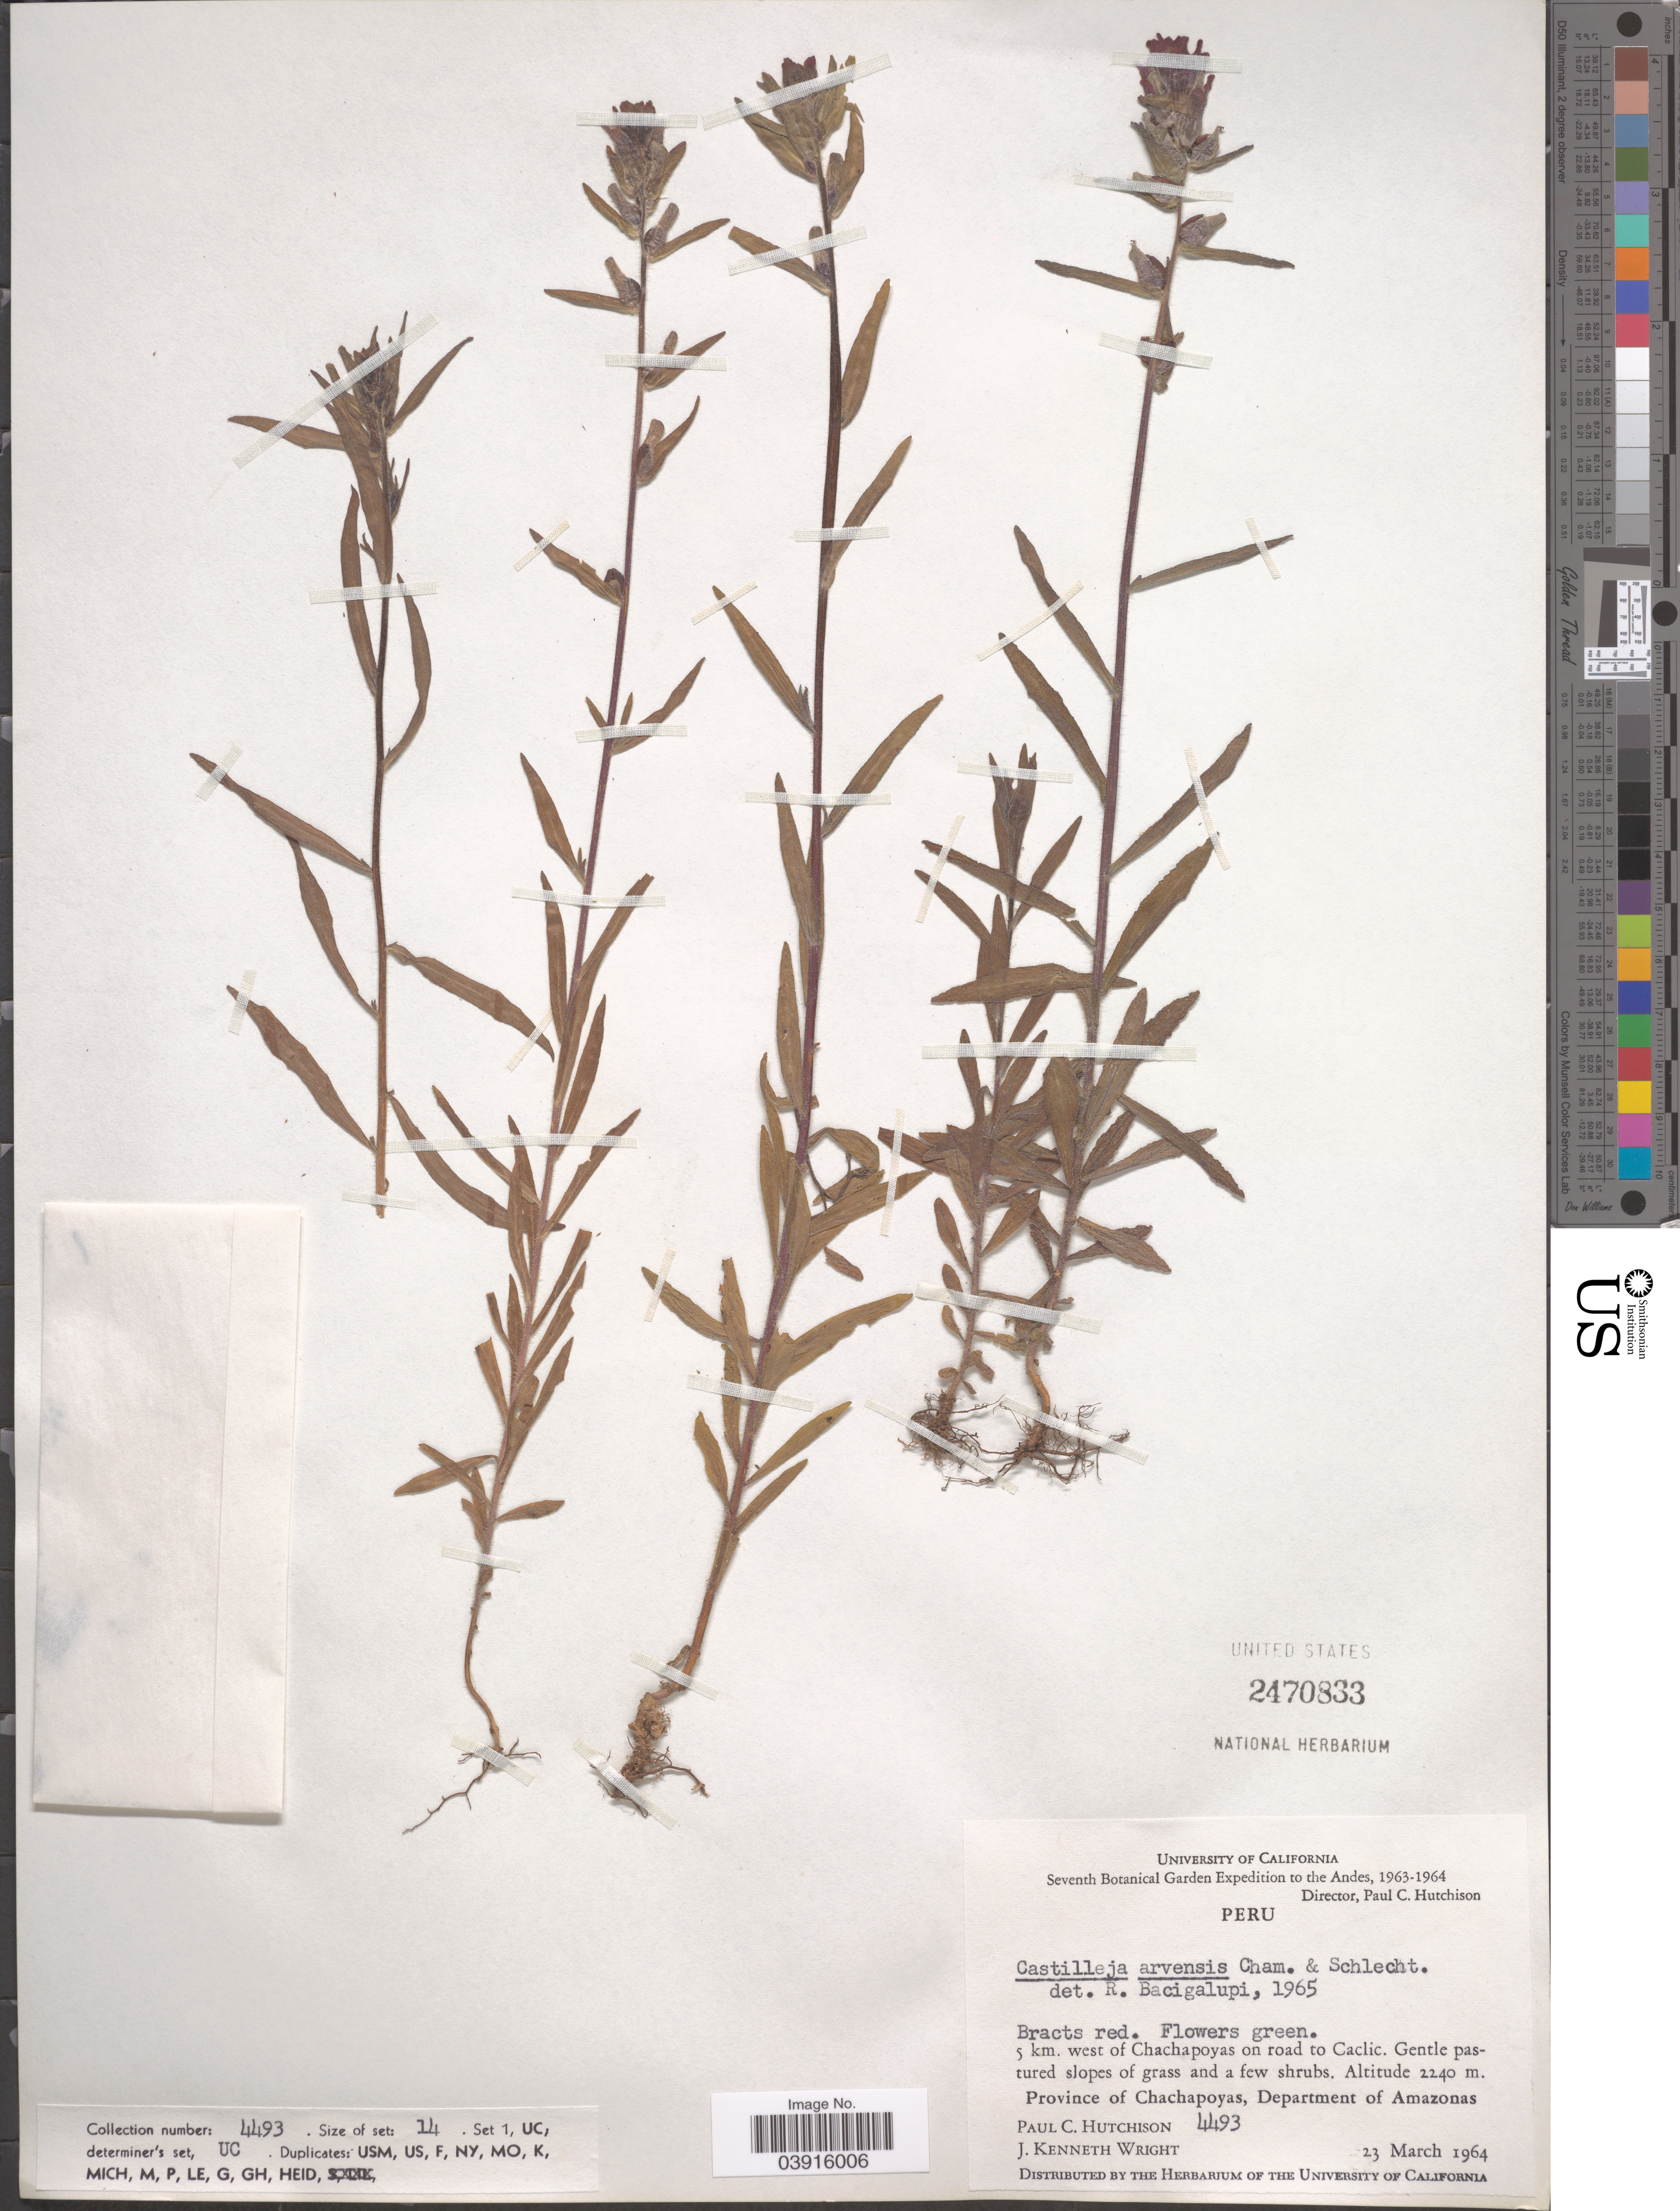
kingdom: Plantae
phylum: Tracheophyta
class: Magnoliopsida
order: Lamiales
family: Orobanchaceae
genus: Castilleja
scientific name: Castilleja arvensis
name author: Schltdl. & Cham.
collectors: P. C. Hutchison & J. K. Wright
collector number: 4493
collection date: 1964-03-23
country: Peru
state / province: Amazonas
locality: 5 km. W of Chachapoyas on road to Caclic. Province of Chachapoyas, Department of Amazonas.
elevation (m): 2240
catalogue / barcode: US 2470833